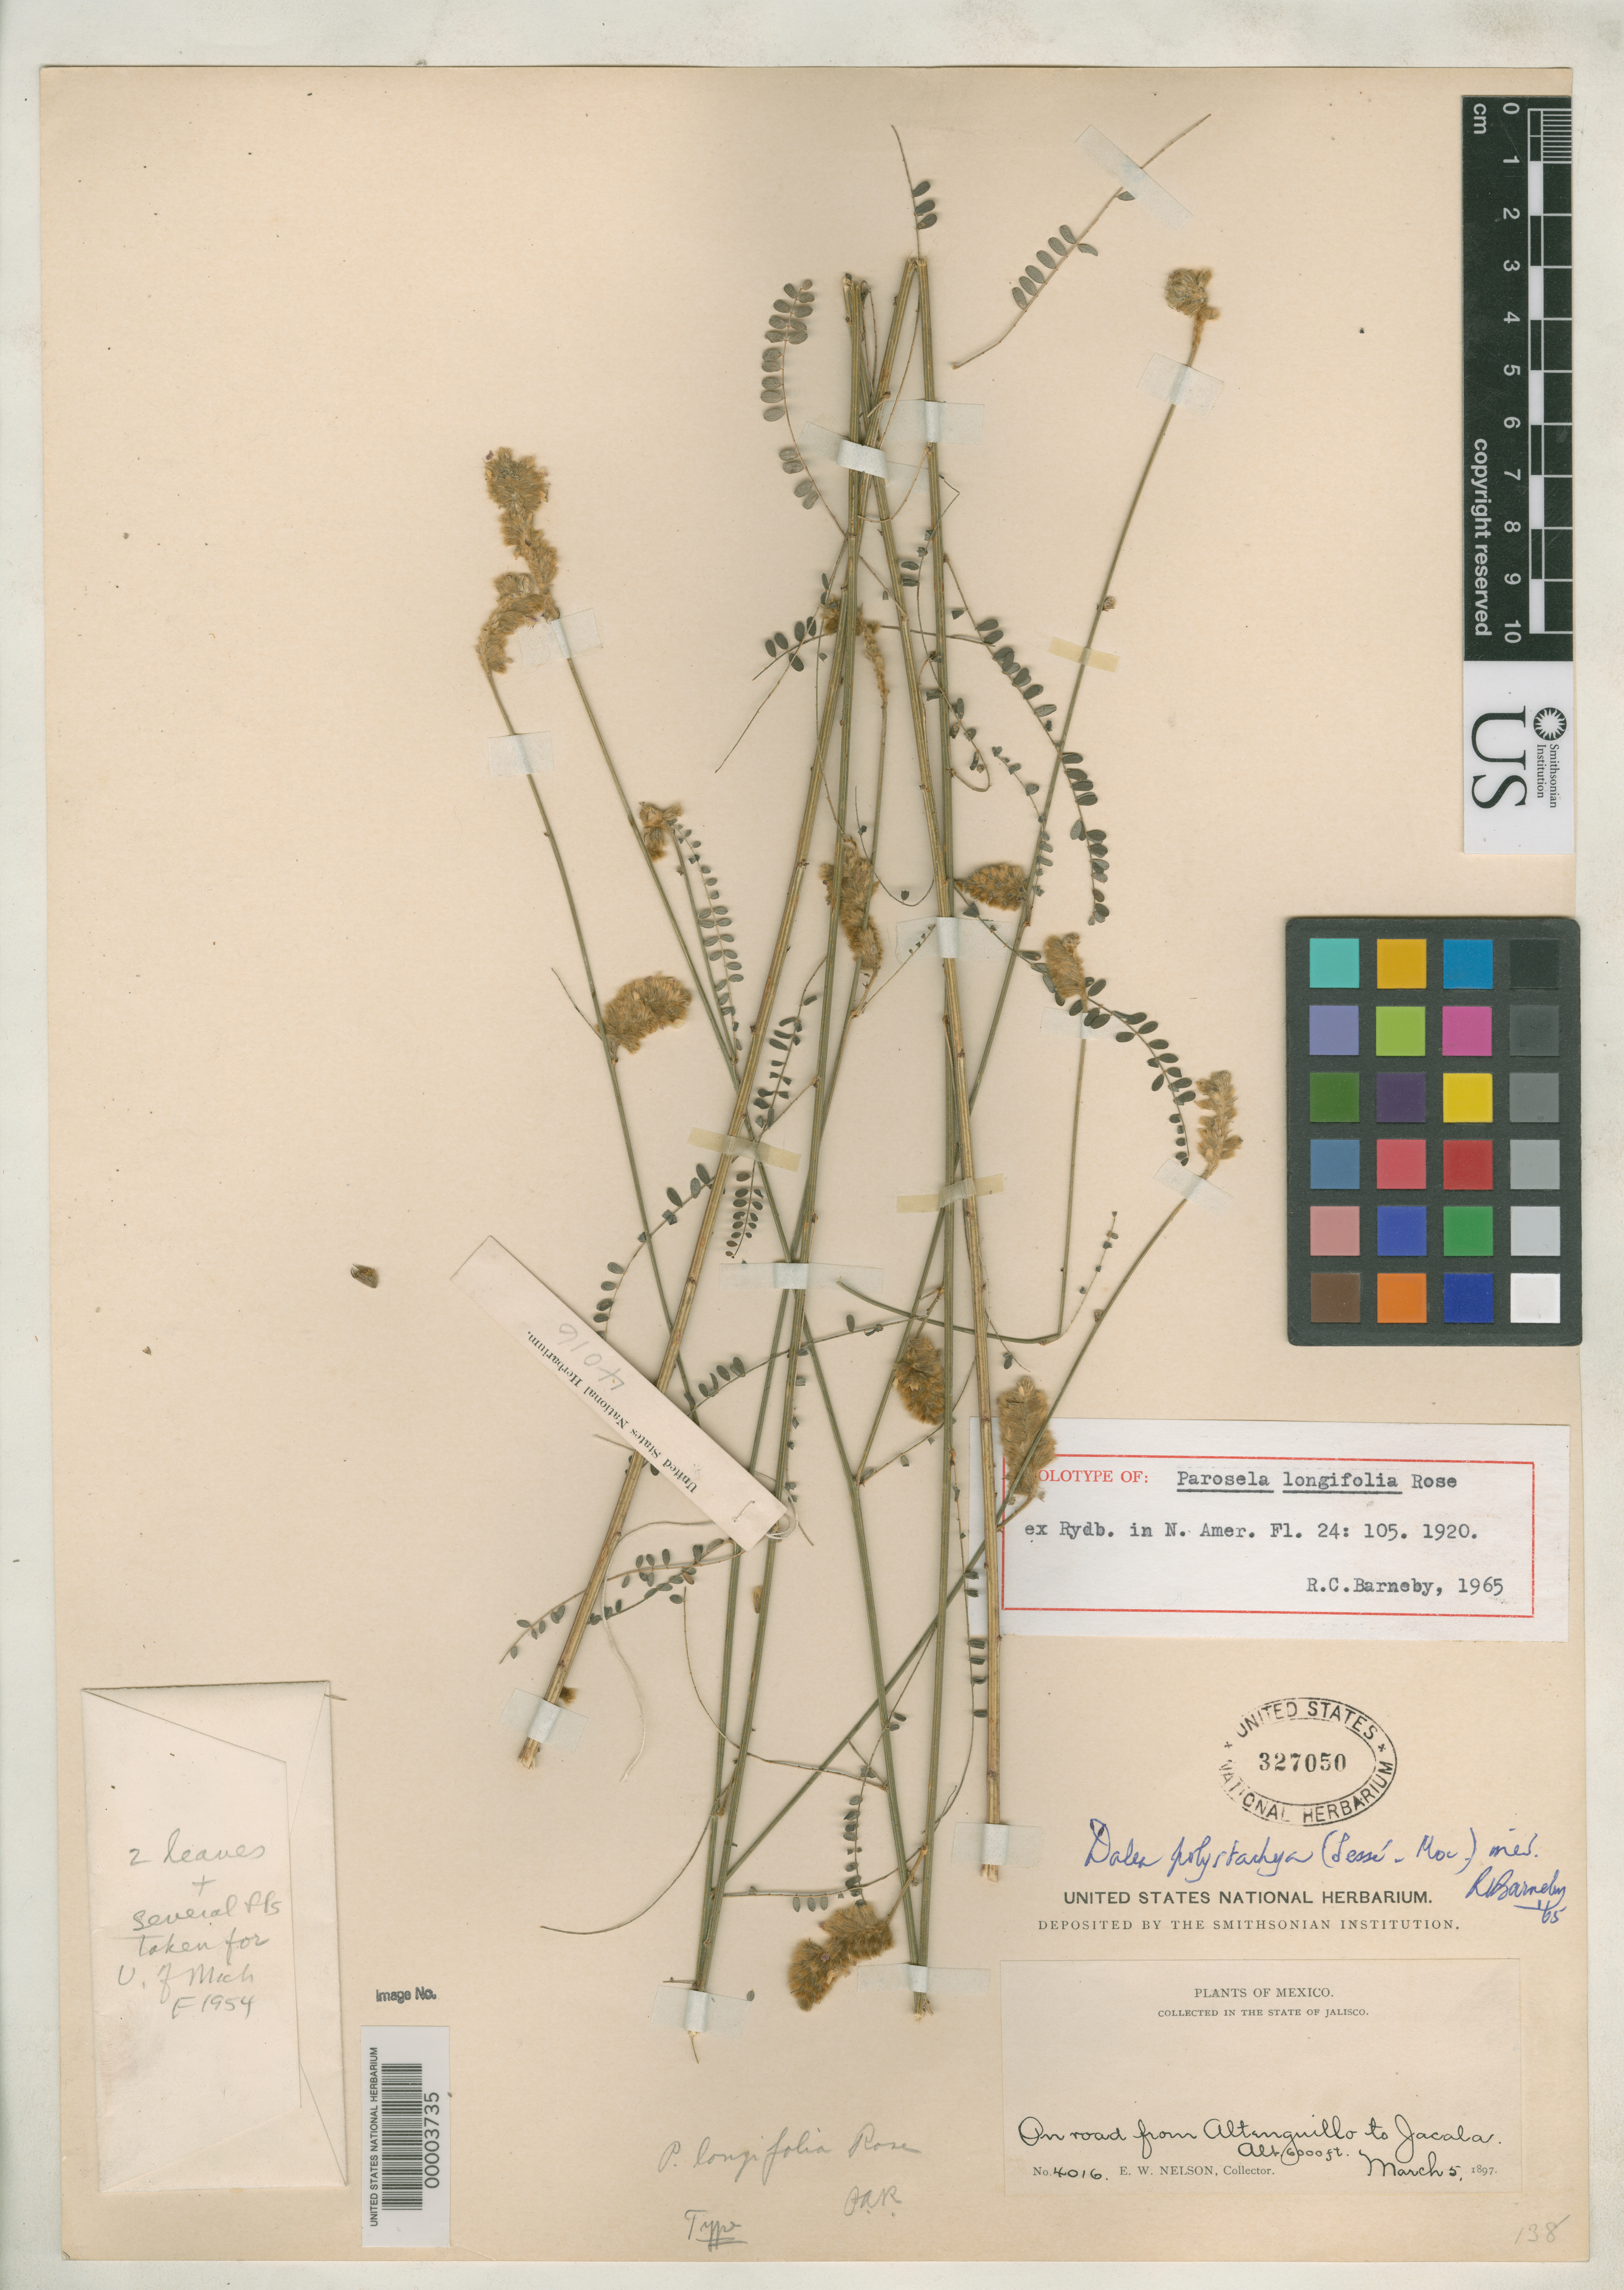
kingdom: Plantae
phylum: Tracheophyta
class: Magnoliopsida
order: Fabales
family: Fabaceae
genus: Parosela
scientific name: Parosela longifolia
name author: Rose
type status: Holotype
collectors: E. W. Nelson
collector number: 4016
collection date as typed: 05 Mar 1899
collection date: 1899-03-05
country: Mexico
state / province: Jalisco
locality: Between Altenguilla to Jacala.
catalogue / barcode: US 327050